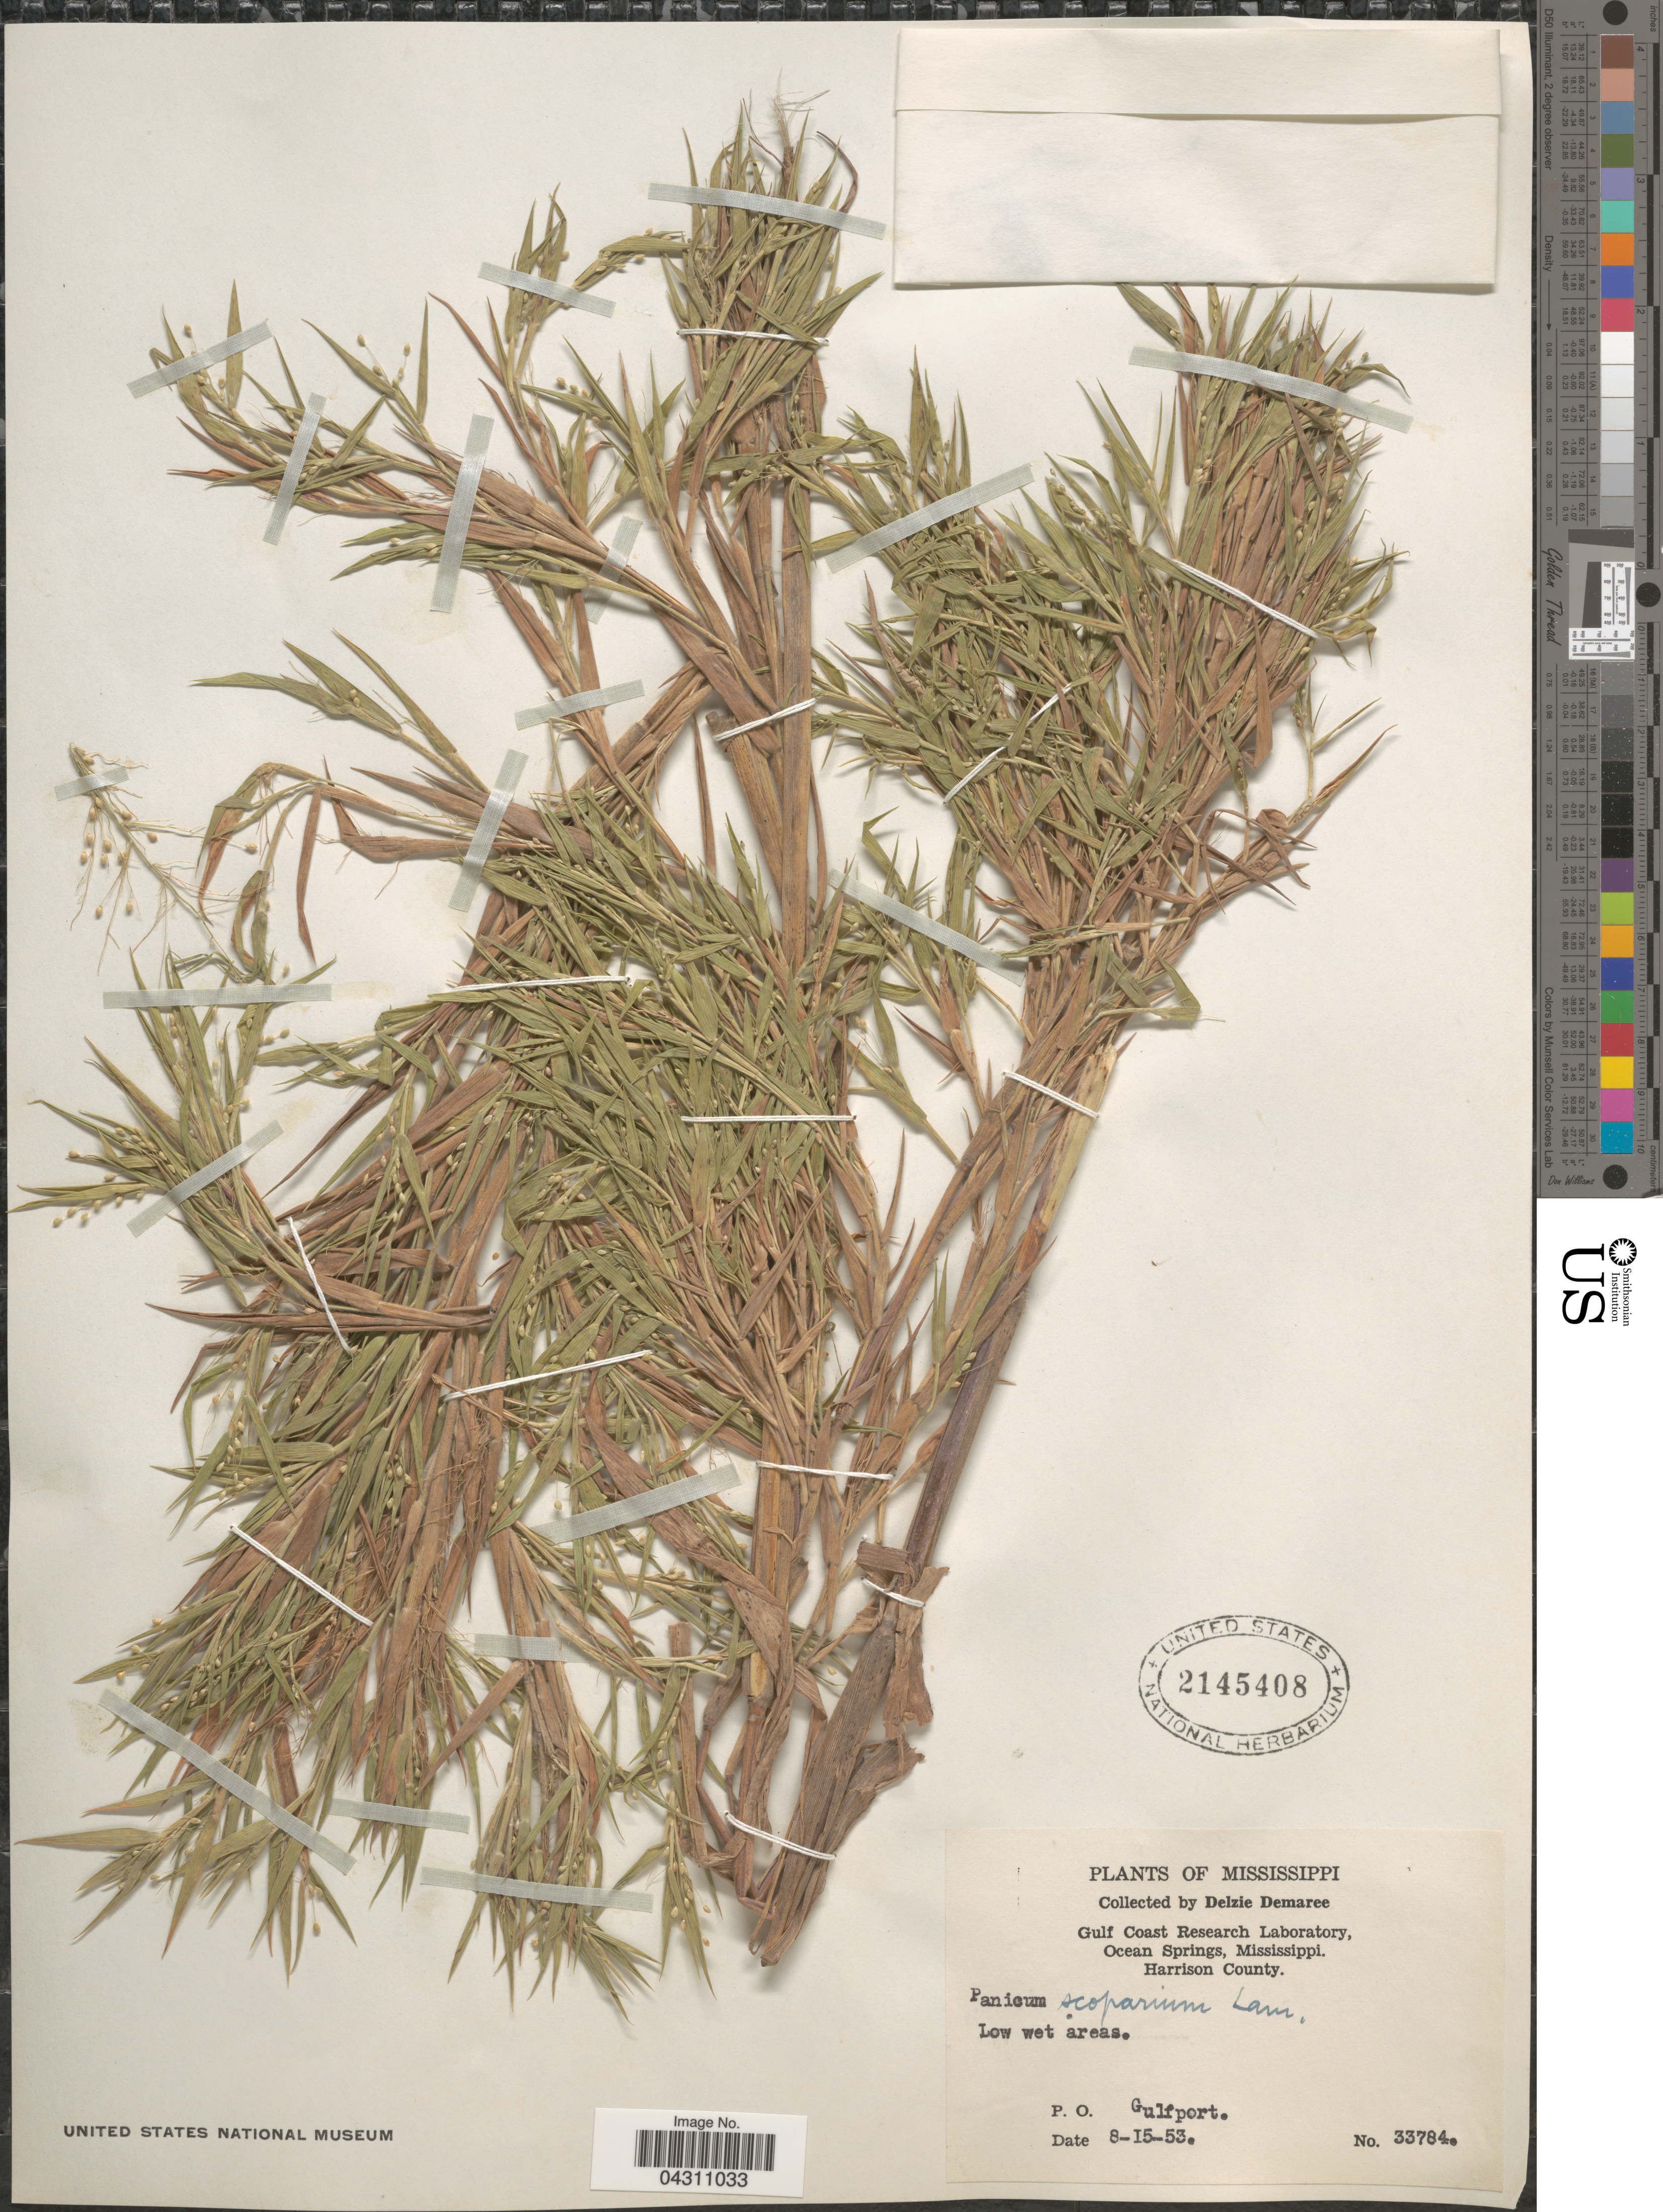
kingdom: Plantae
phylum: Tracheophyta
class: Liliopsida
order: Poales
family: Poaceae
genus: Dichanthelium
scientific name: Dichanthelium scoparium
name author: (Lam.) Gould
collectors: D. Demaree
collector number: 33784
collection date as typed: Transcribed d/m/y: 15/8/53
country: United States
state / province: Mississippi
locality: Gulf Coast Research Laboratory, Ocean Springs, Harrison County. Low wet areas. P. O. Gulfport.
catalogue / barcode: US 2145408